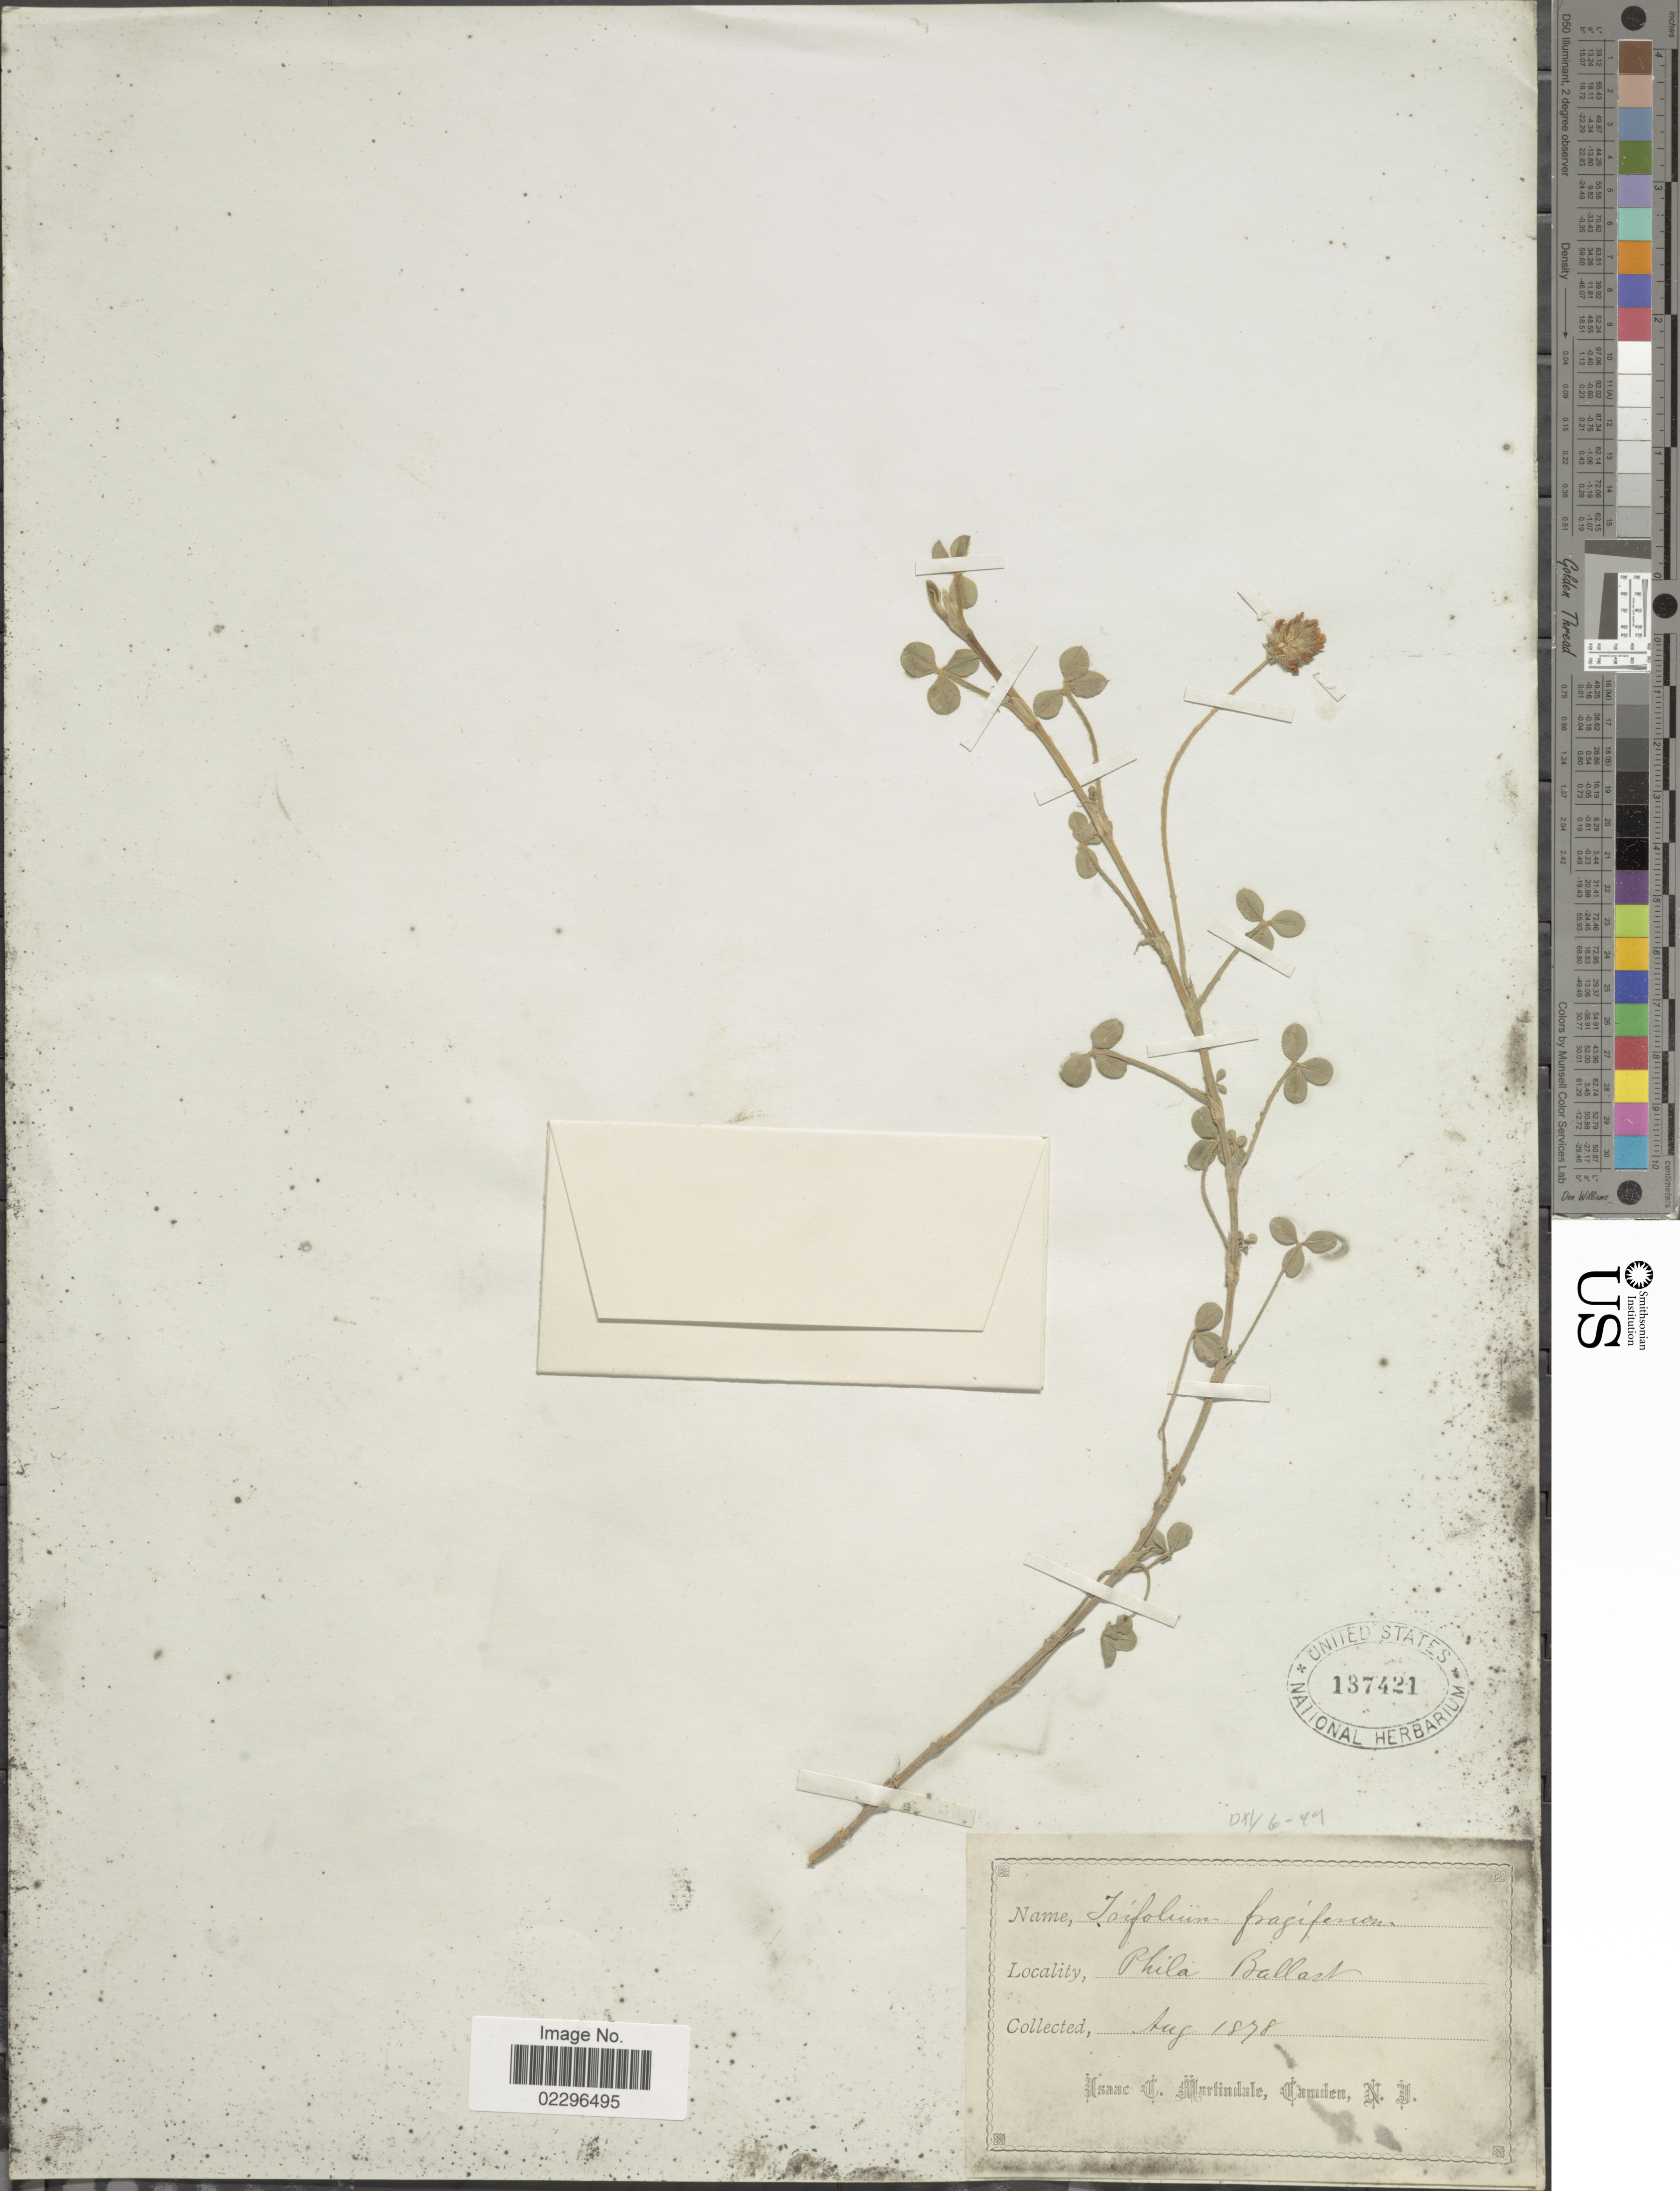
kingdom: Plantae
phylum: Tracheophyta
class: Magnoliopsida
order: Fabales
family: Fabaceae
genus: Trifolium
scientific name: Trifolium fragiferum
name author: L.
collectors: I. C. Martindale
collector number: s,n,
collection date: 1878-08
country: United States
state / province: Pennsylvania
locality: Phila Ballast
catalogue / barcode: US 137421